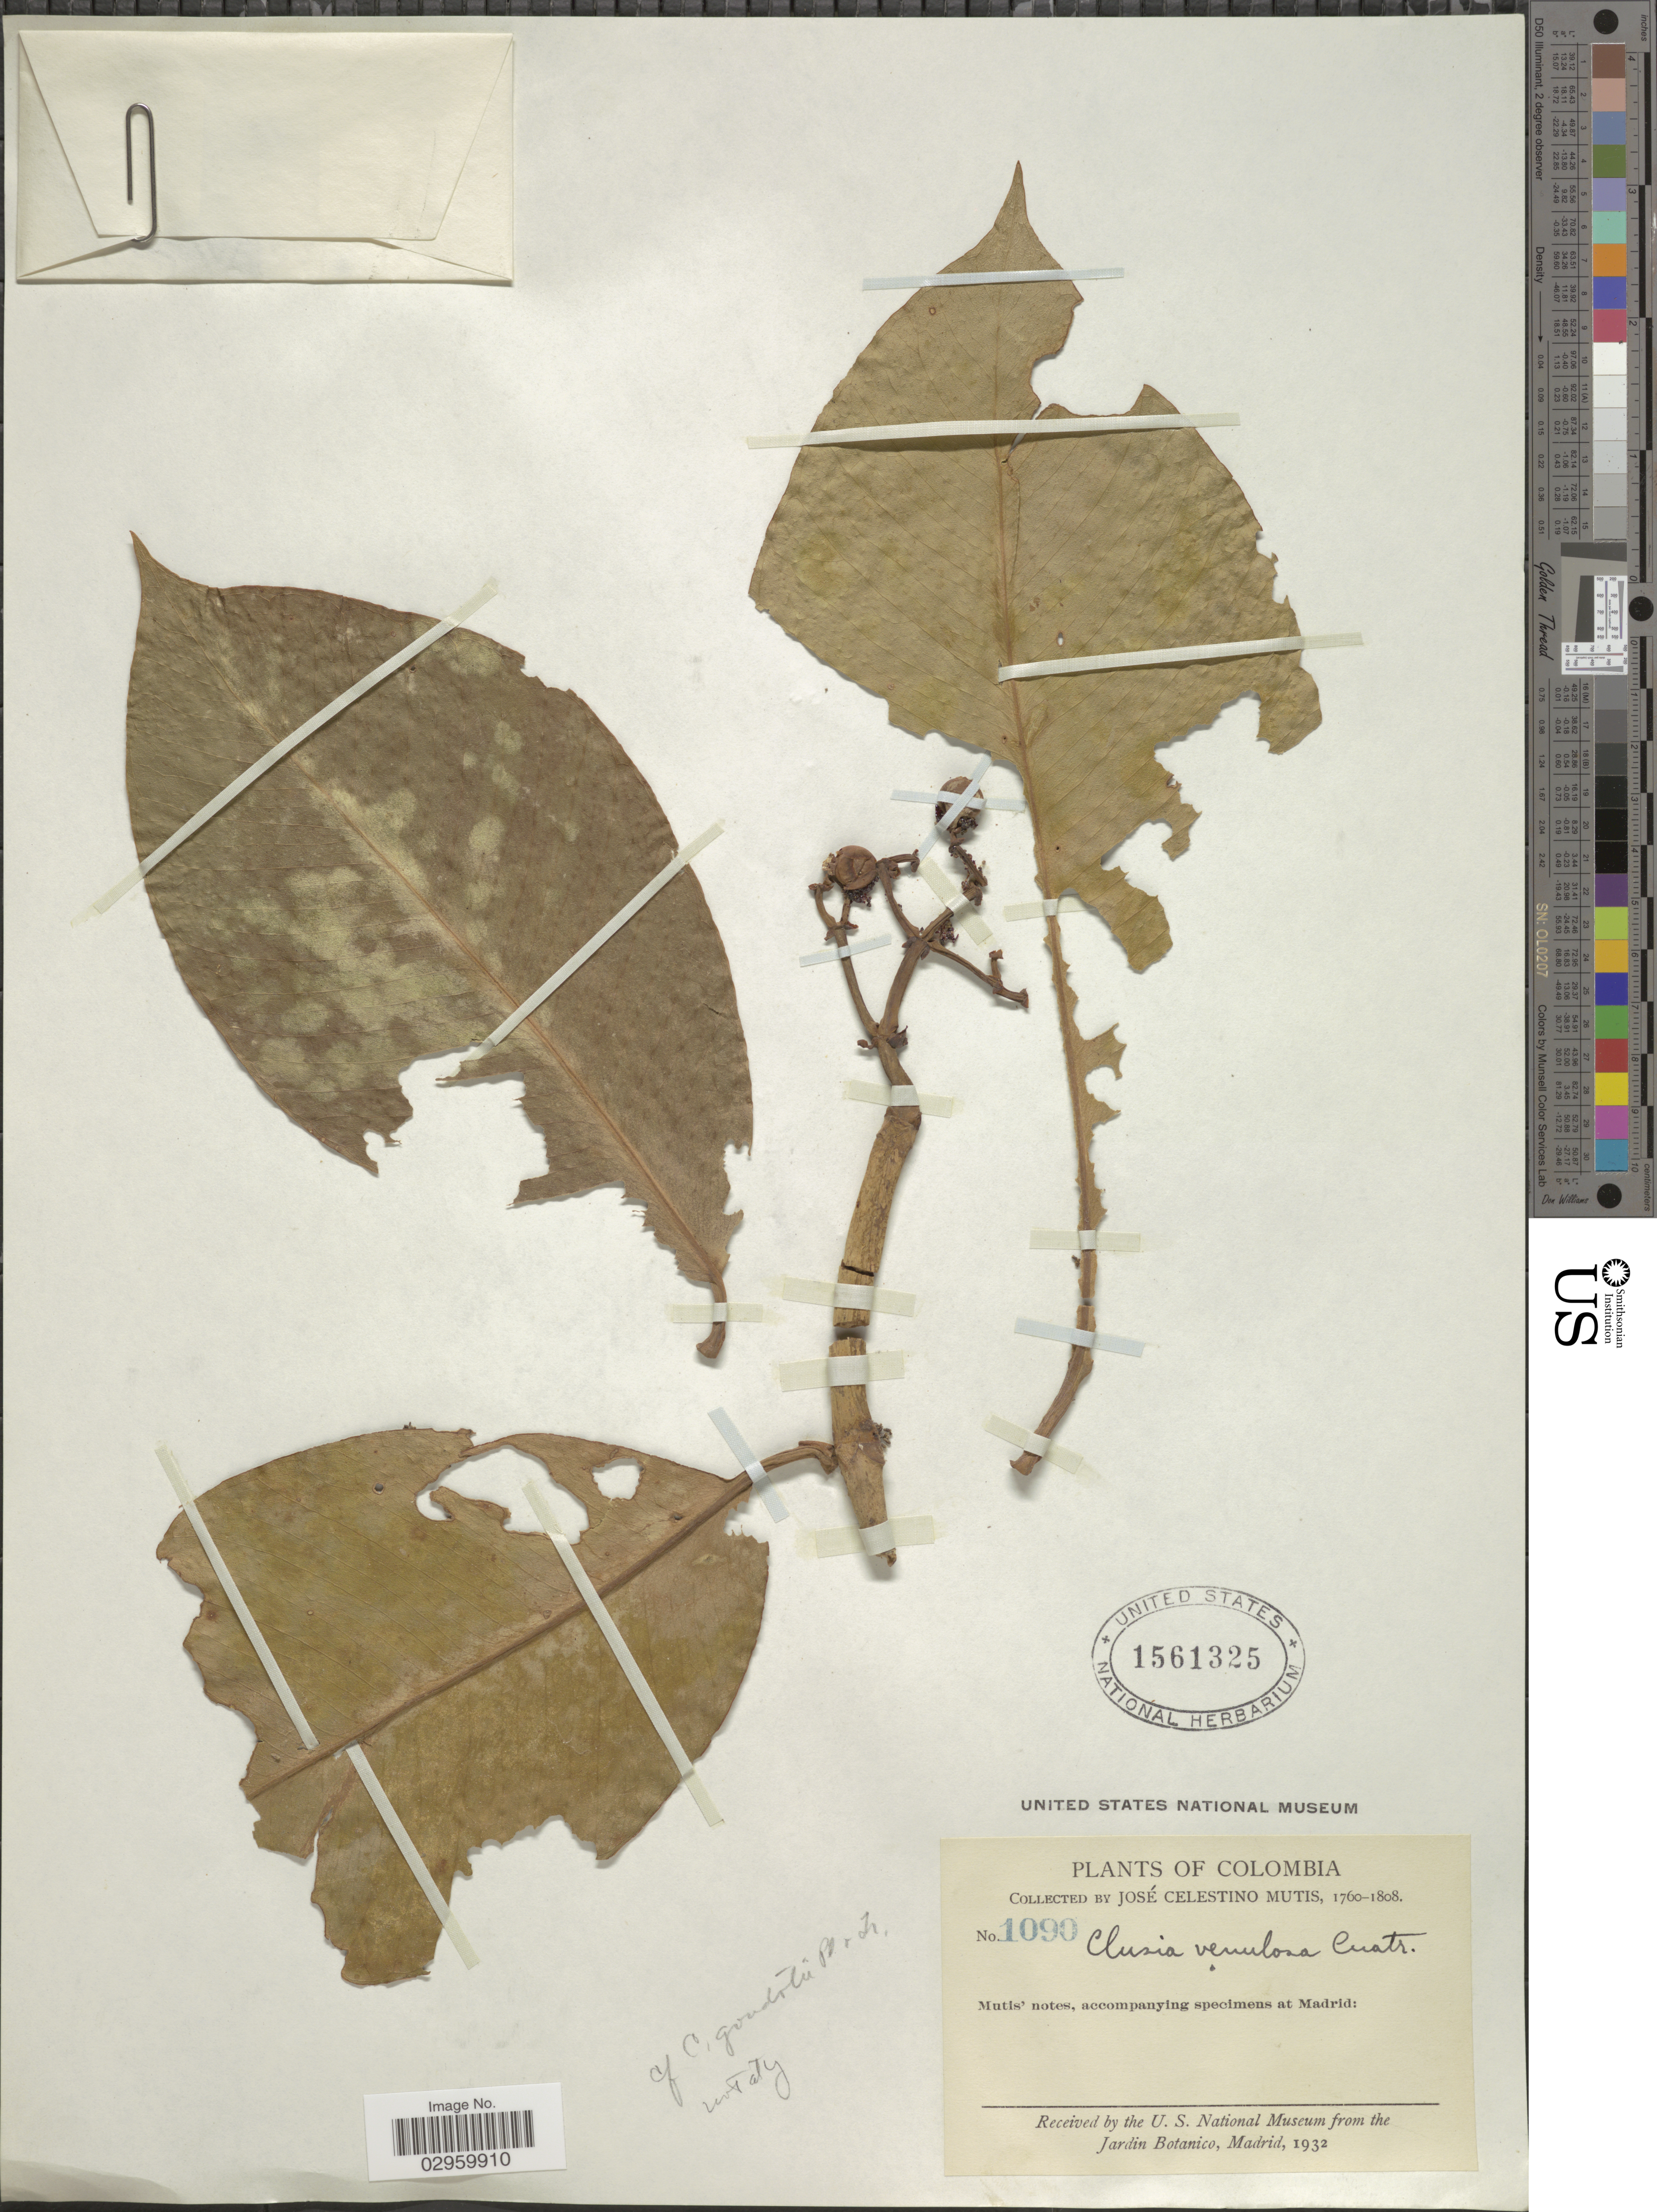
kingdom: Plantae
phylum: Tracheophyta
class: Magnoliopsida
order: Malpighiales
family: Clusiaceae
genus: Clusia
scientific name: Clusia venulosa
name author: Cuatrec.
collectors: J. C. B. Mutis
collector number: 1090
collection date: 1760/1808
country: Colombia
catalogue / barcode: US 1561325